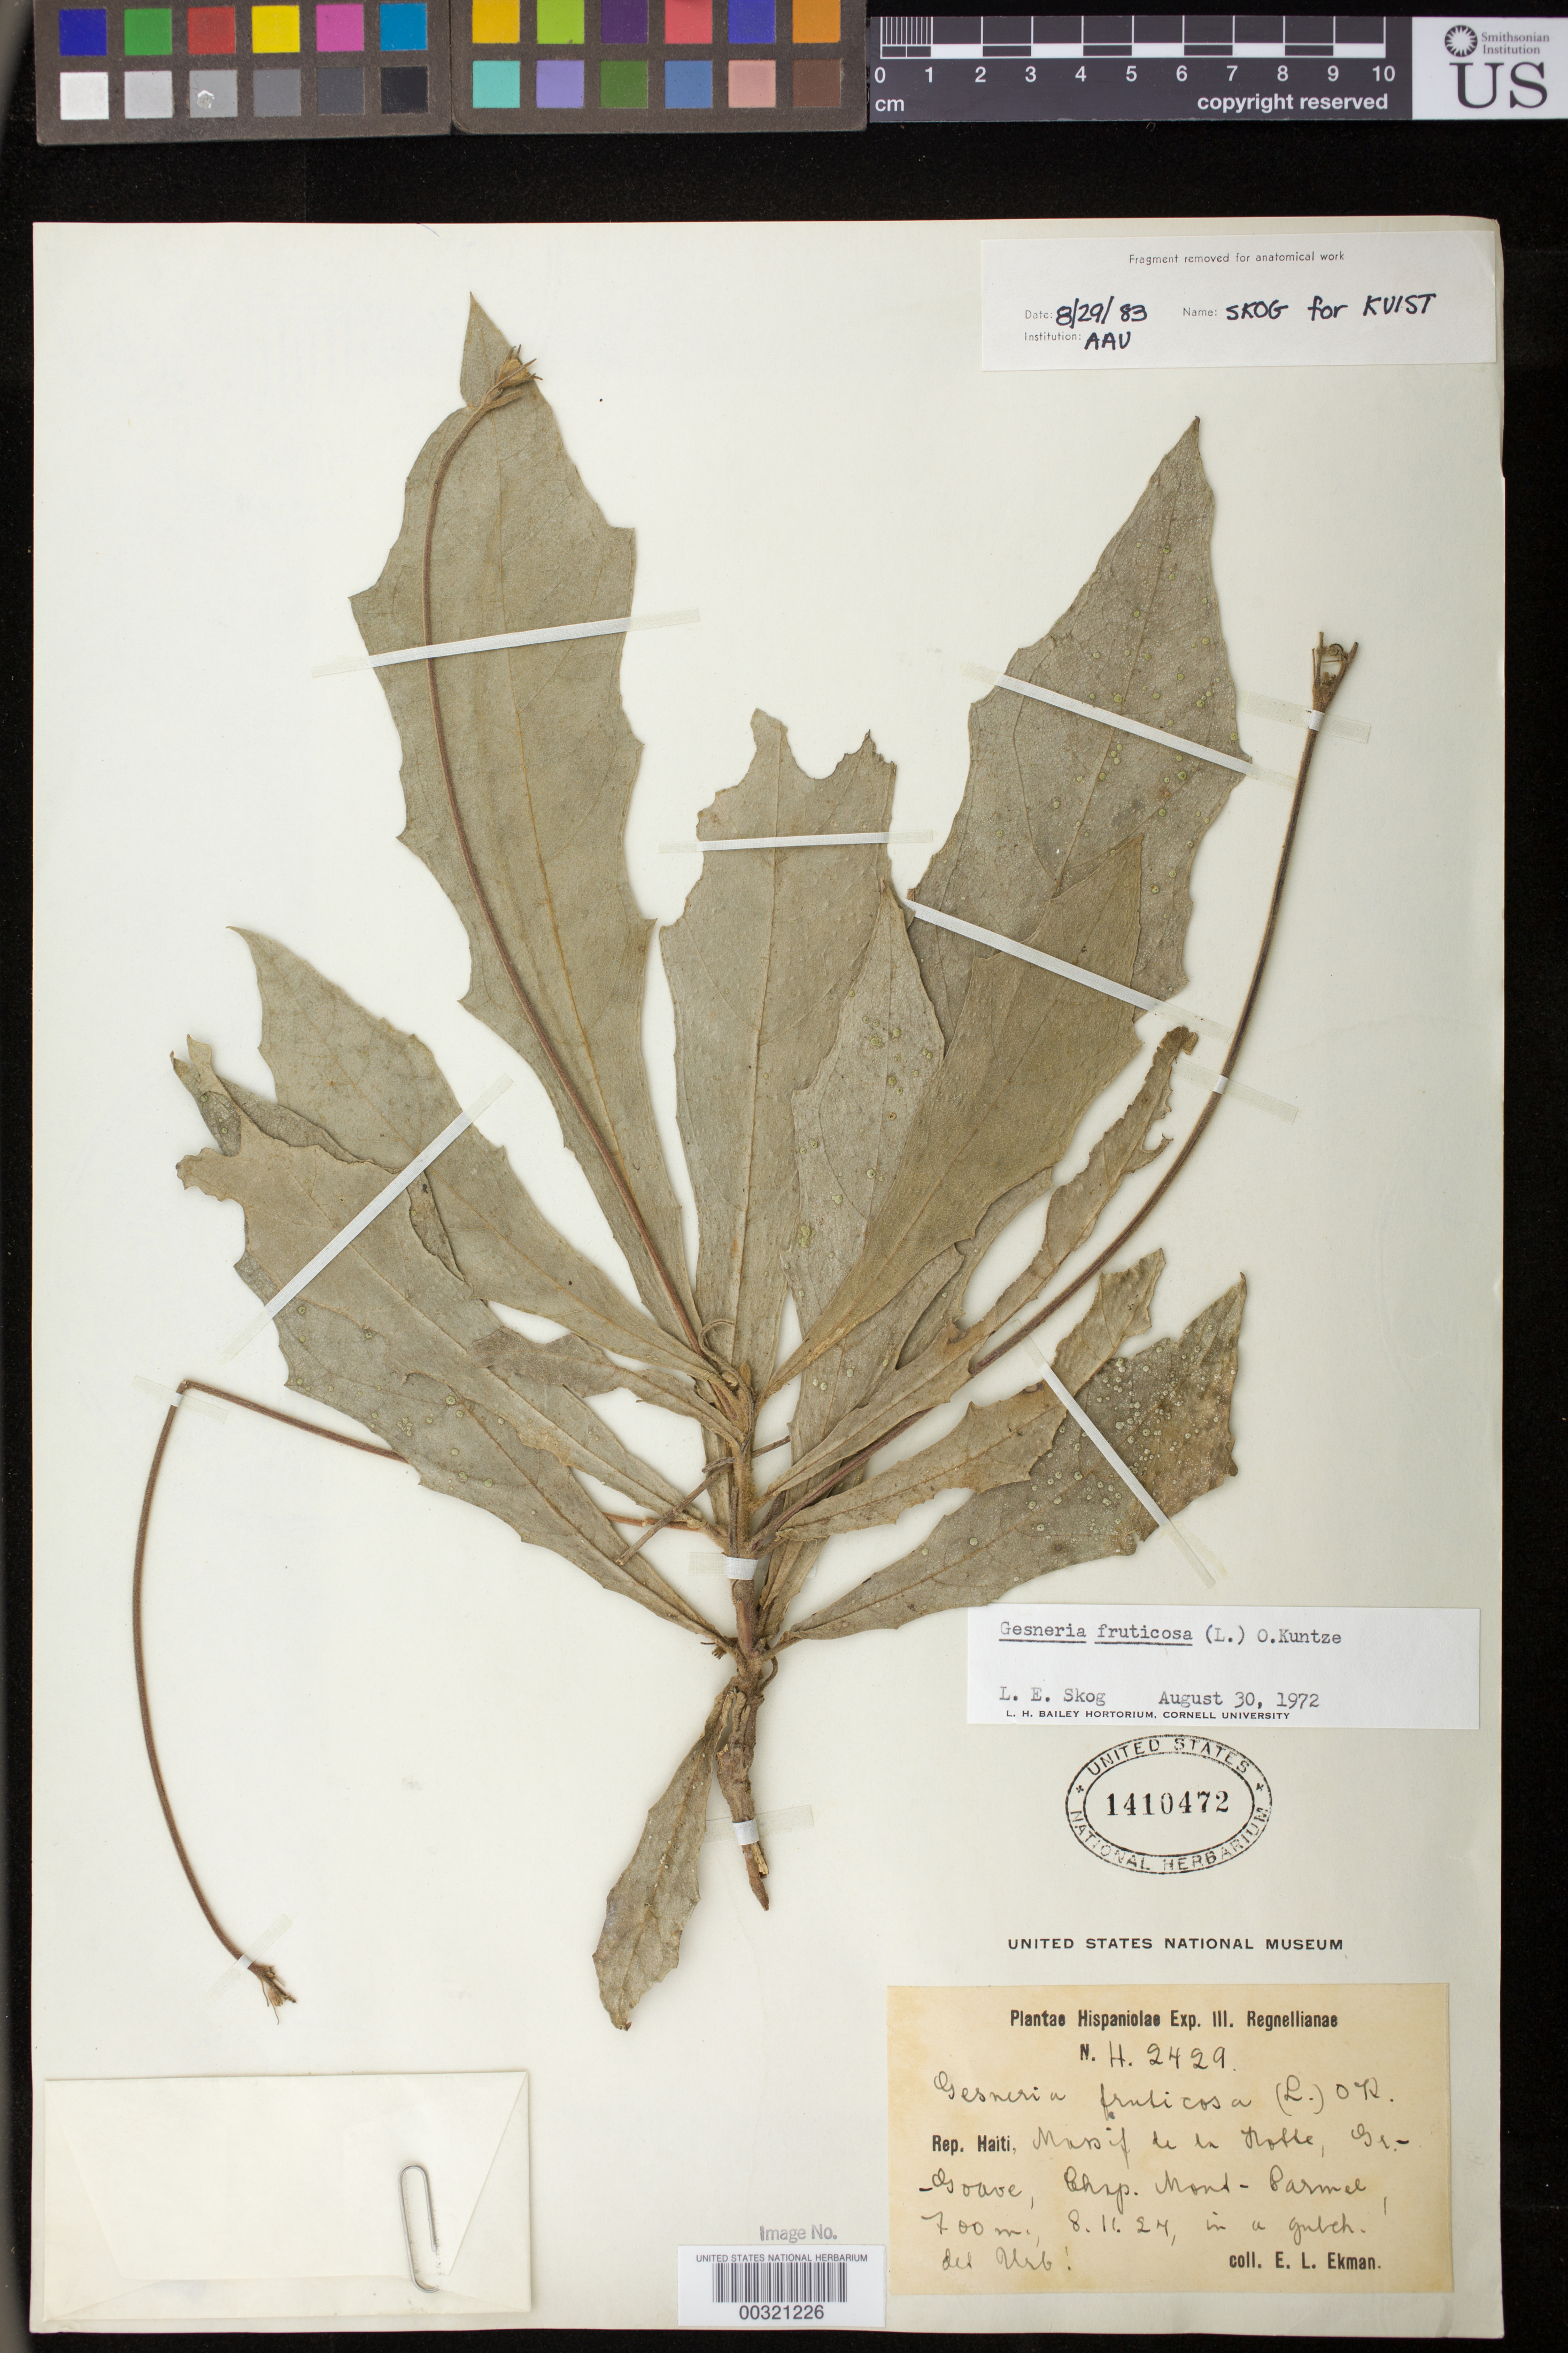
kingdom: Plantae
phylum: Tracheophyta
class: Magnoliopsida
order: Lamiales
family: Gesneriaceae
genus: Gesneria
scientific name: Gesneria fruticosa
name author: (L.) Kuntze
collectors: E. L. Ekman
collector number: H 2429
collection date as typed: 08 Nov 1924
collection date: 1924-11-08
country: Haiti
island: Hispaniola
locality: Massif de la Noble, Gr. Goave, chsp. Mont-Parmel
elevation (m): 700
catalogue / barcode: US 1410472